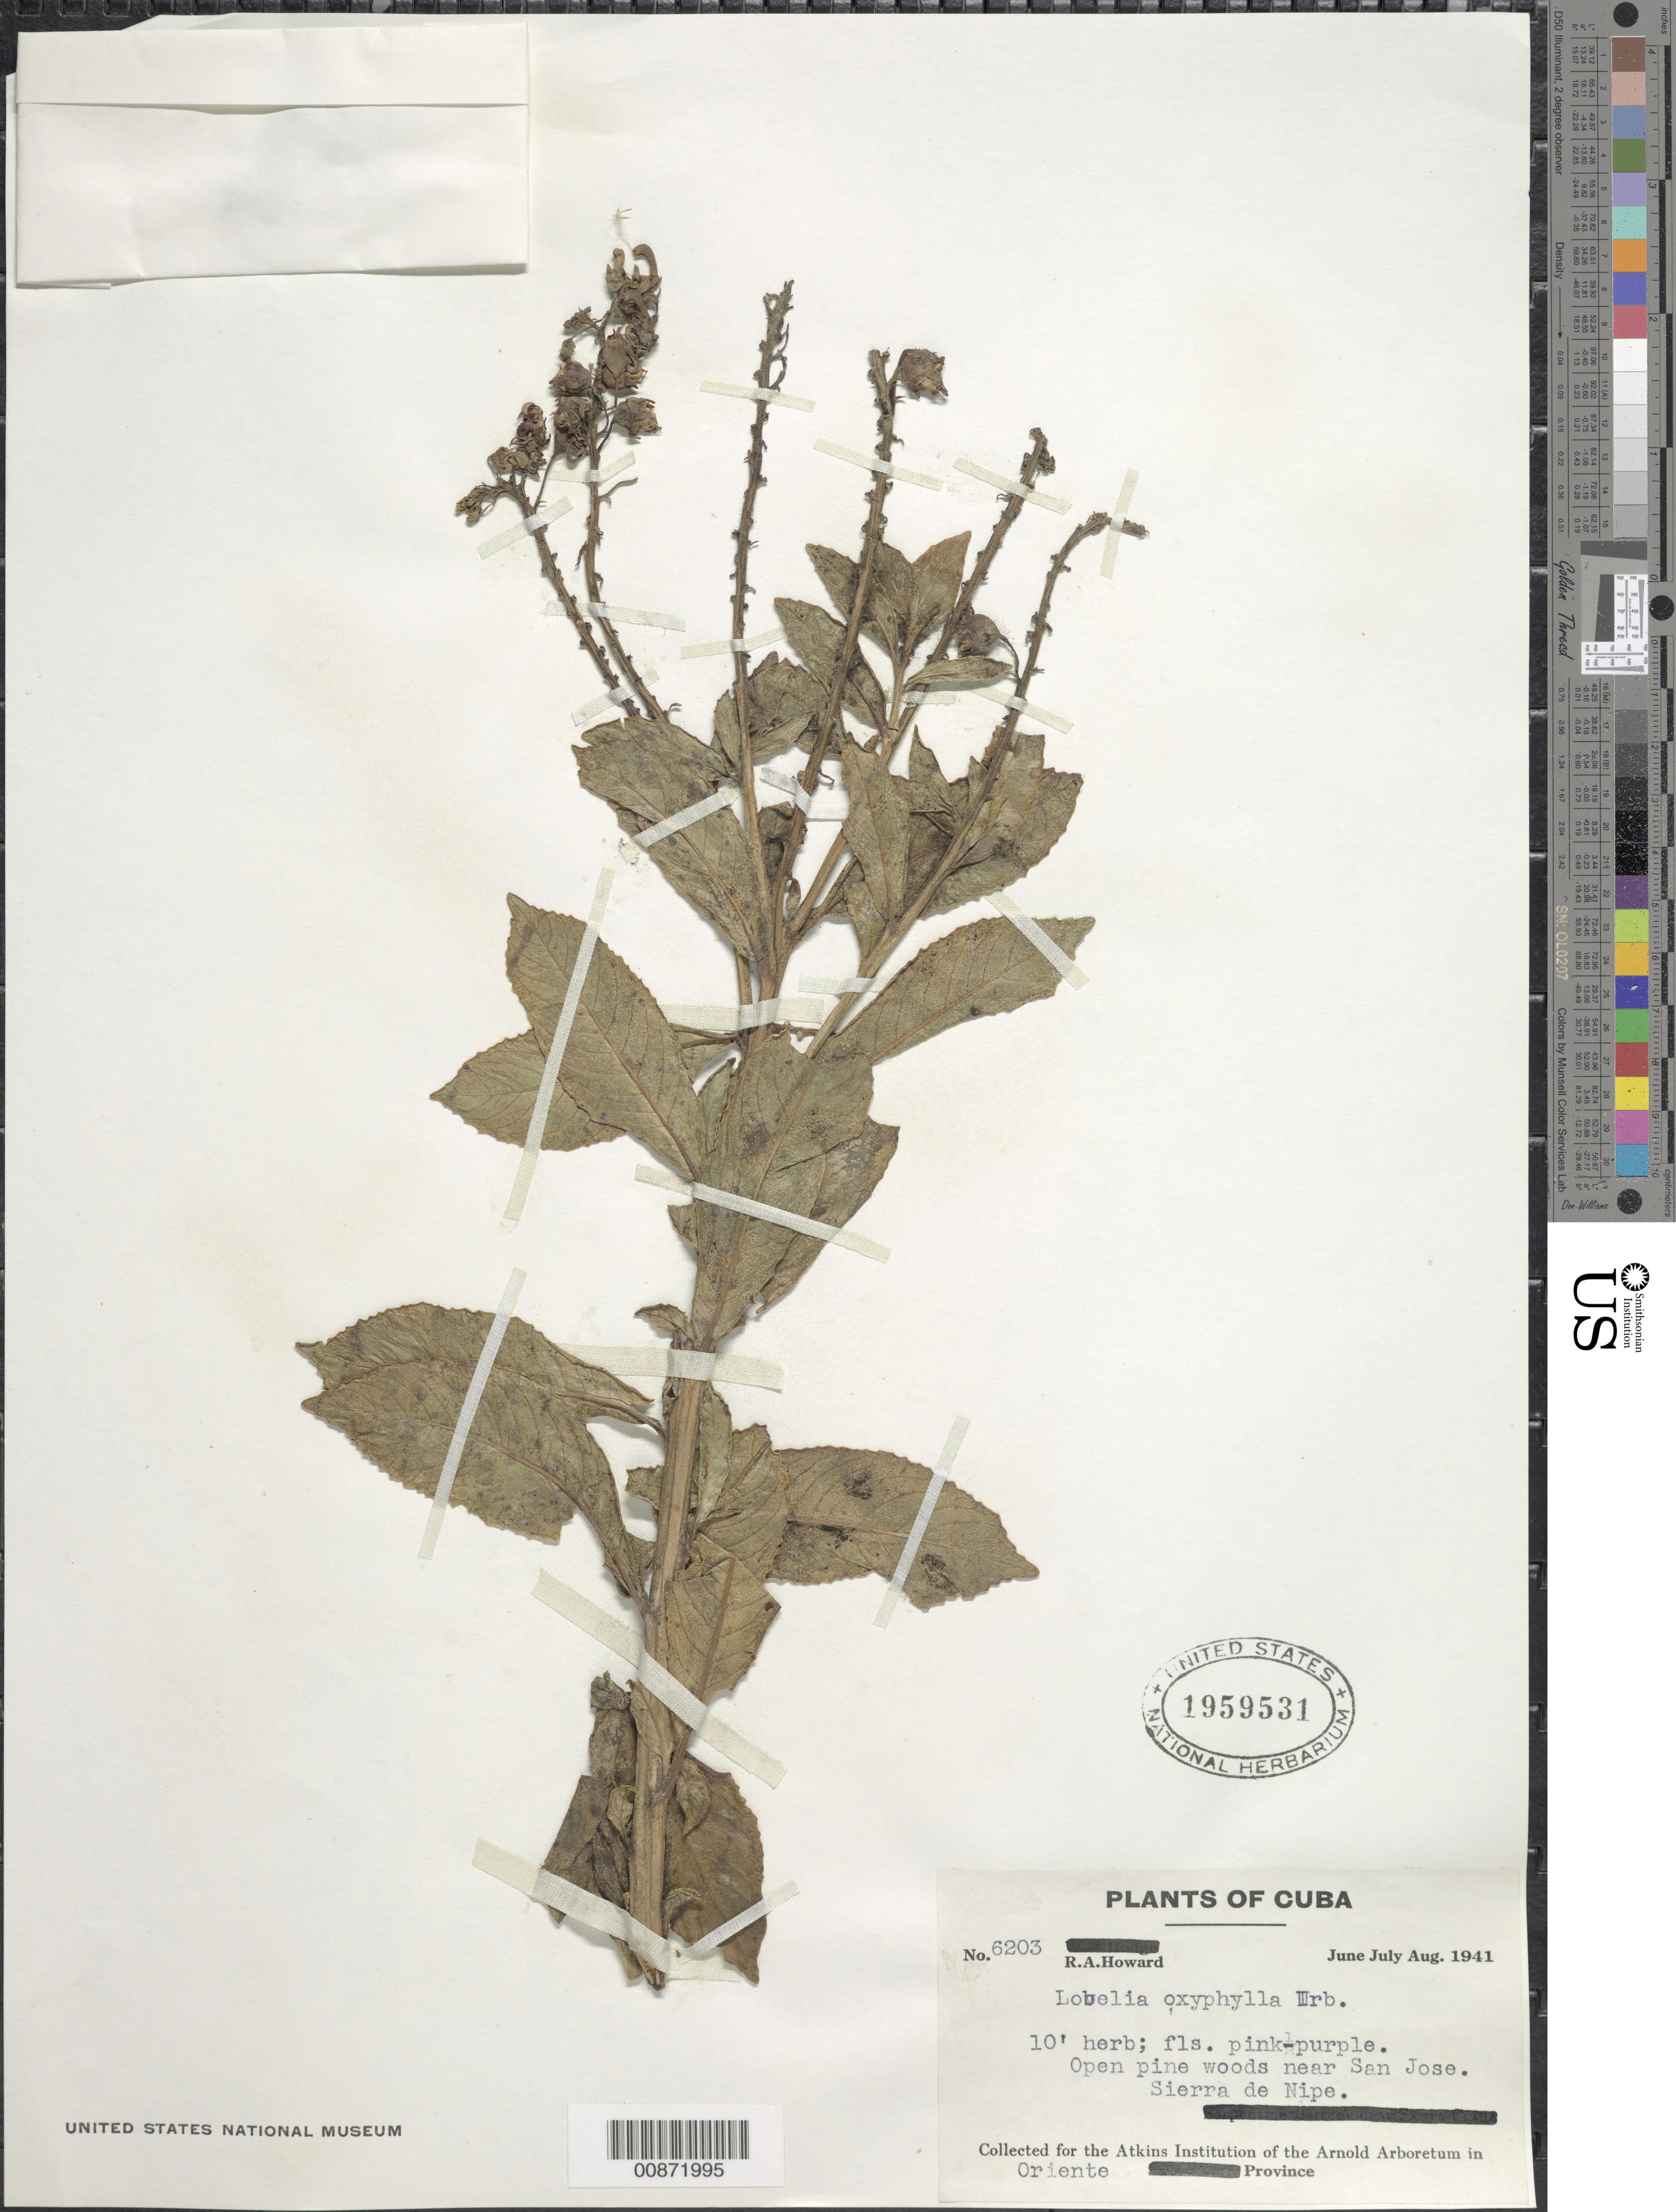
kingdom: Plantae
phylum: Tracheophyta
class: Magnoliopsida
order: Asterales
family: Campanulaceae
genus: Lobelia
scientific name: Lobelia shaferi var. shaferi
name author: Urb.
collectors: R. A. Howard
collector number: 6203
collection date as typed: Jun 1941 to -- Aug 1941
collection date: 1941-06/1941-08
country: Cuba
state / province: Oriente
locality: Near San Jose, Sierra de Nipe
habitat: Open pine woods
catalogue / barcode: US 1959531